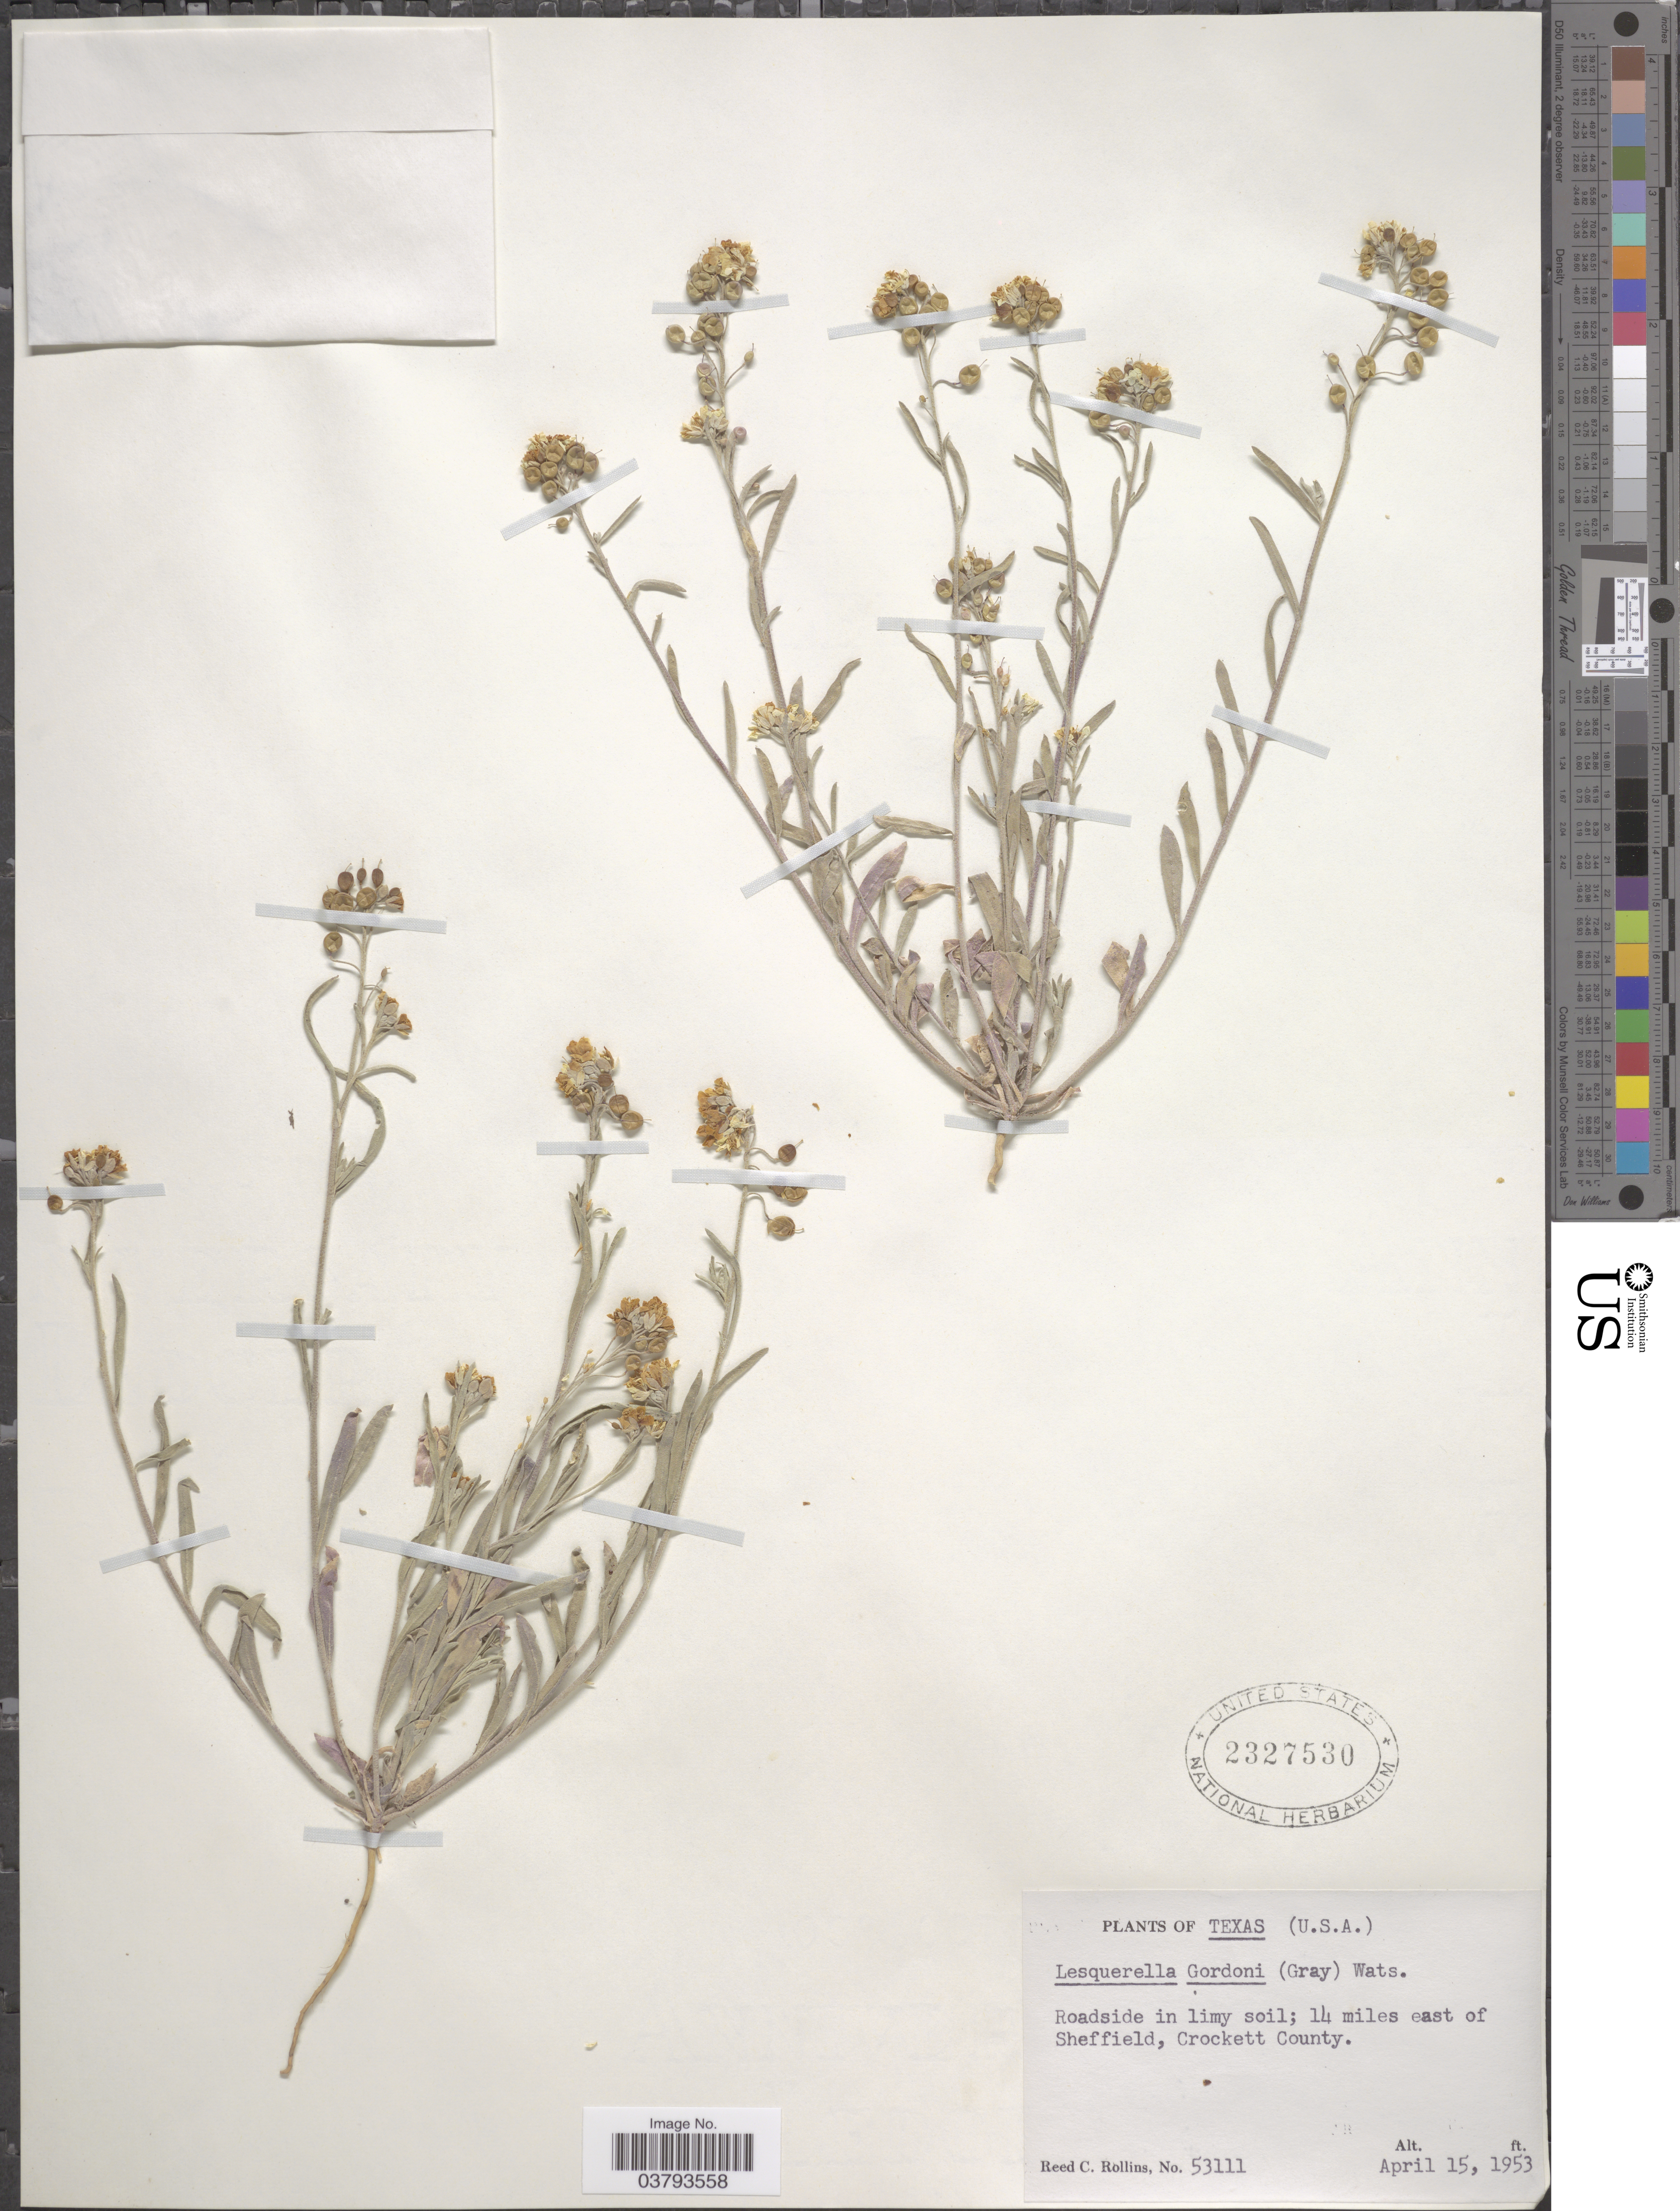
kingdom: Plantae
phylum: Tracheophyta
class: Magnoliopsida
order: Brassicales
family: Brassicaceae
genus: Lesquerella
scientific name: Lesquerella gordonii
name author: (A. Gray) S. Watson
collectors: R. C. Rollins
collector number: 53111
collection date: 1953-04-15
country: United States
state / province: Texas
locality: Roadside in limy soil; 14 miles east of Sheffield, Crockett County.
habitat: roadside in limy soil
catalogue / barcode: US 2327530